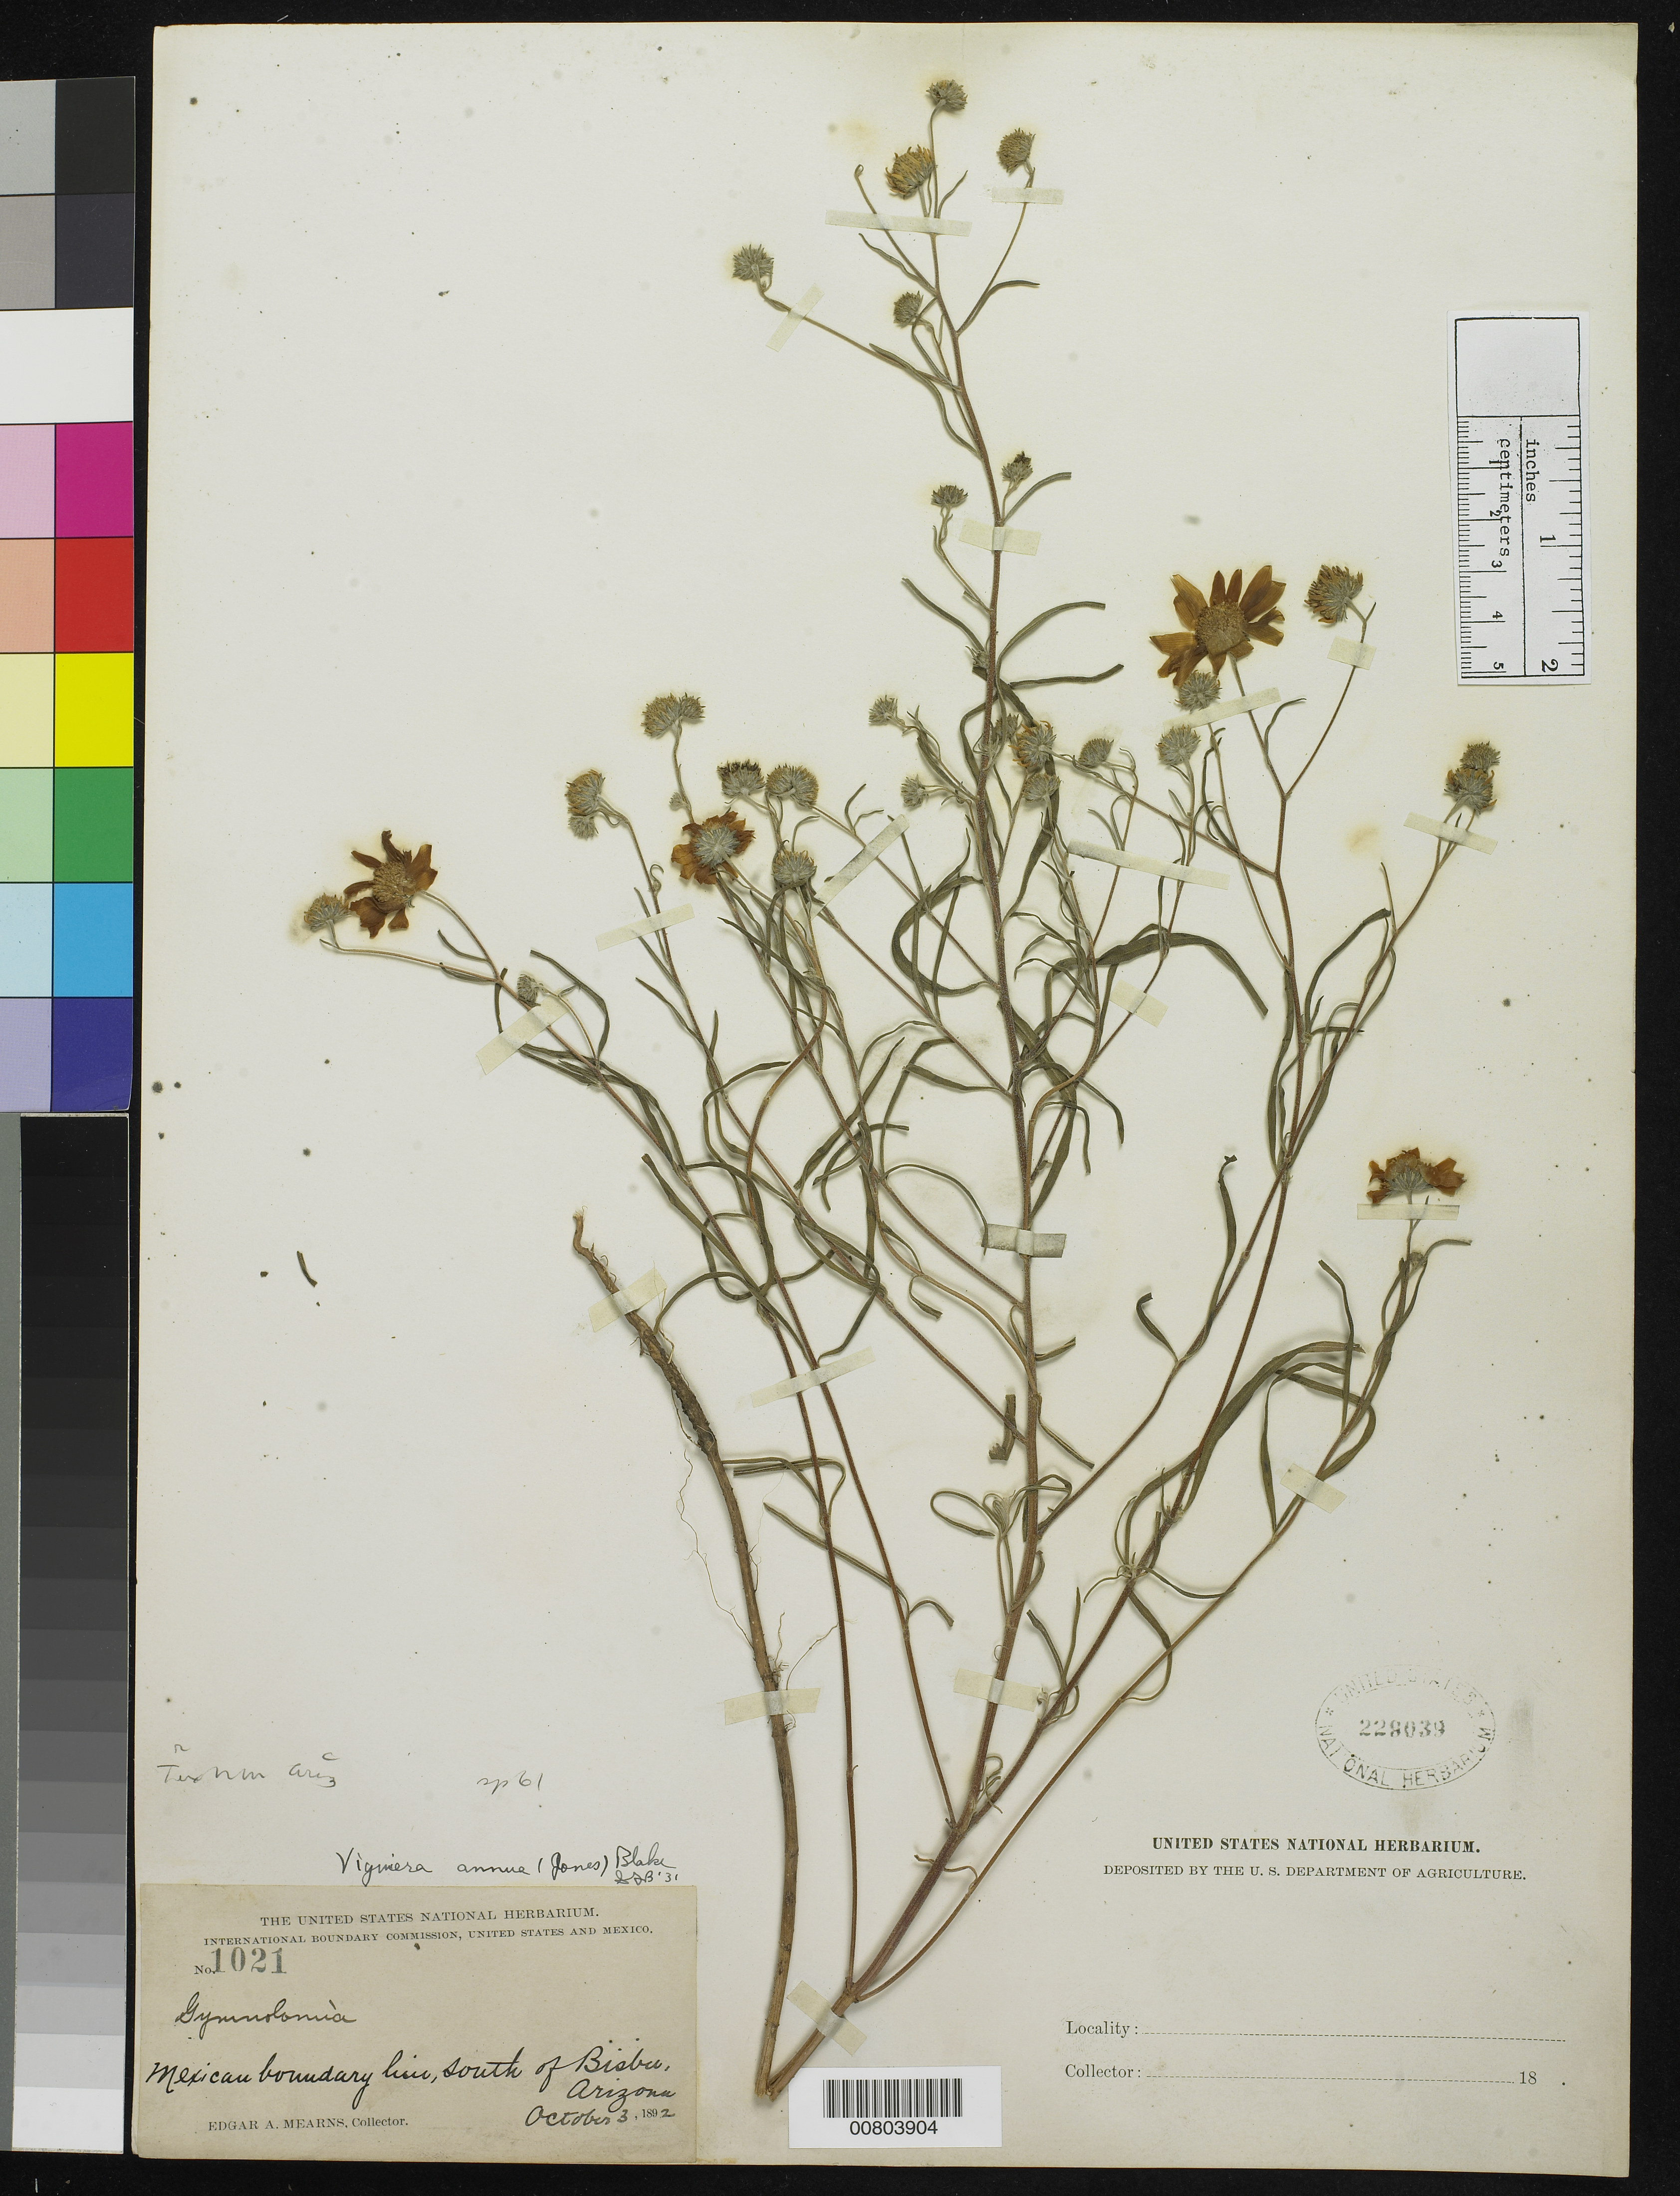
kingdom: Plantae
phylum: Tracheophyta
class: Magnoliopsida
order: Asterales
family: Asteraceae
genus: Viguiera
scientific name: Viguiera annua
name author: S.F. Blake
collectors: E. A. Mearns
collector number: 1021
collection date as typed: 03 Oct 1892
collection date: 1892-10-03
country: United States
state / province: Arizona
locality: South of Bisbee, Arizona. Mexican Boundary Line.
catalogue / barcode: US 229039